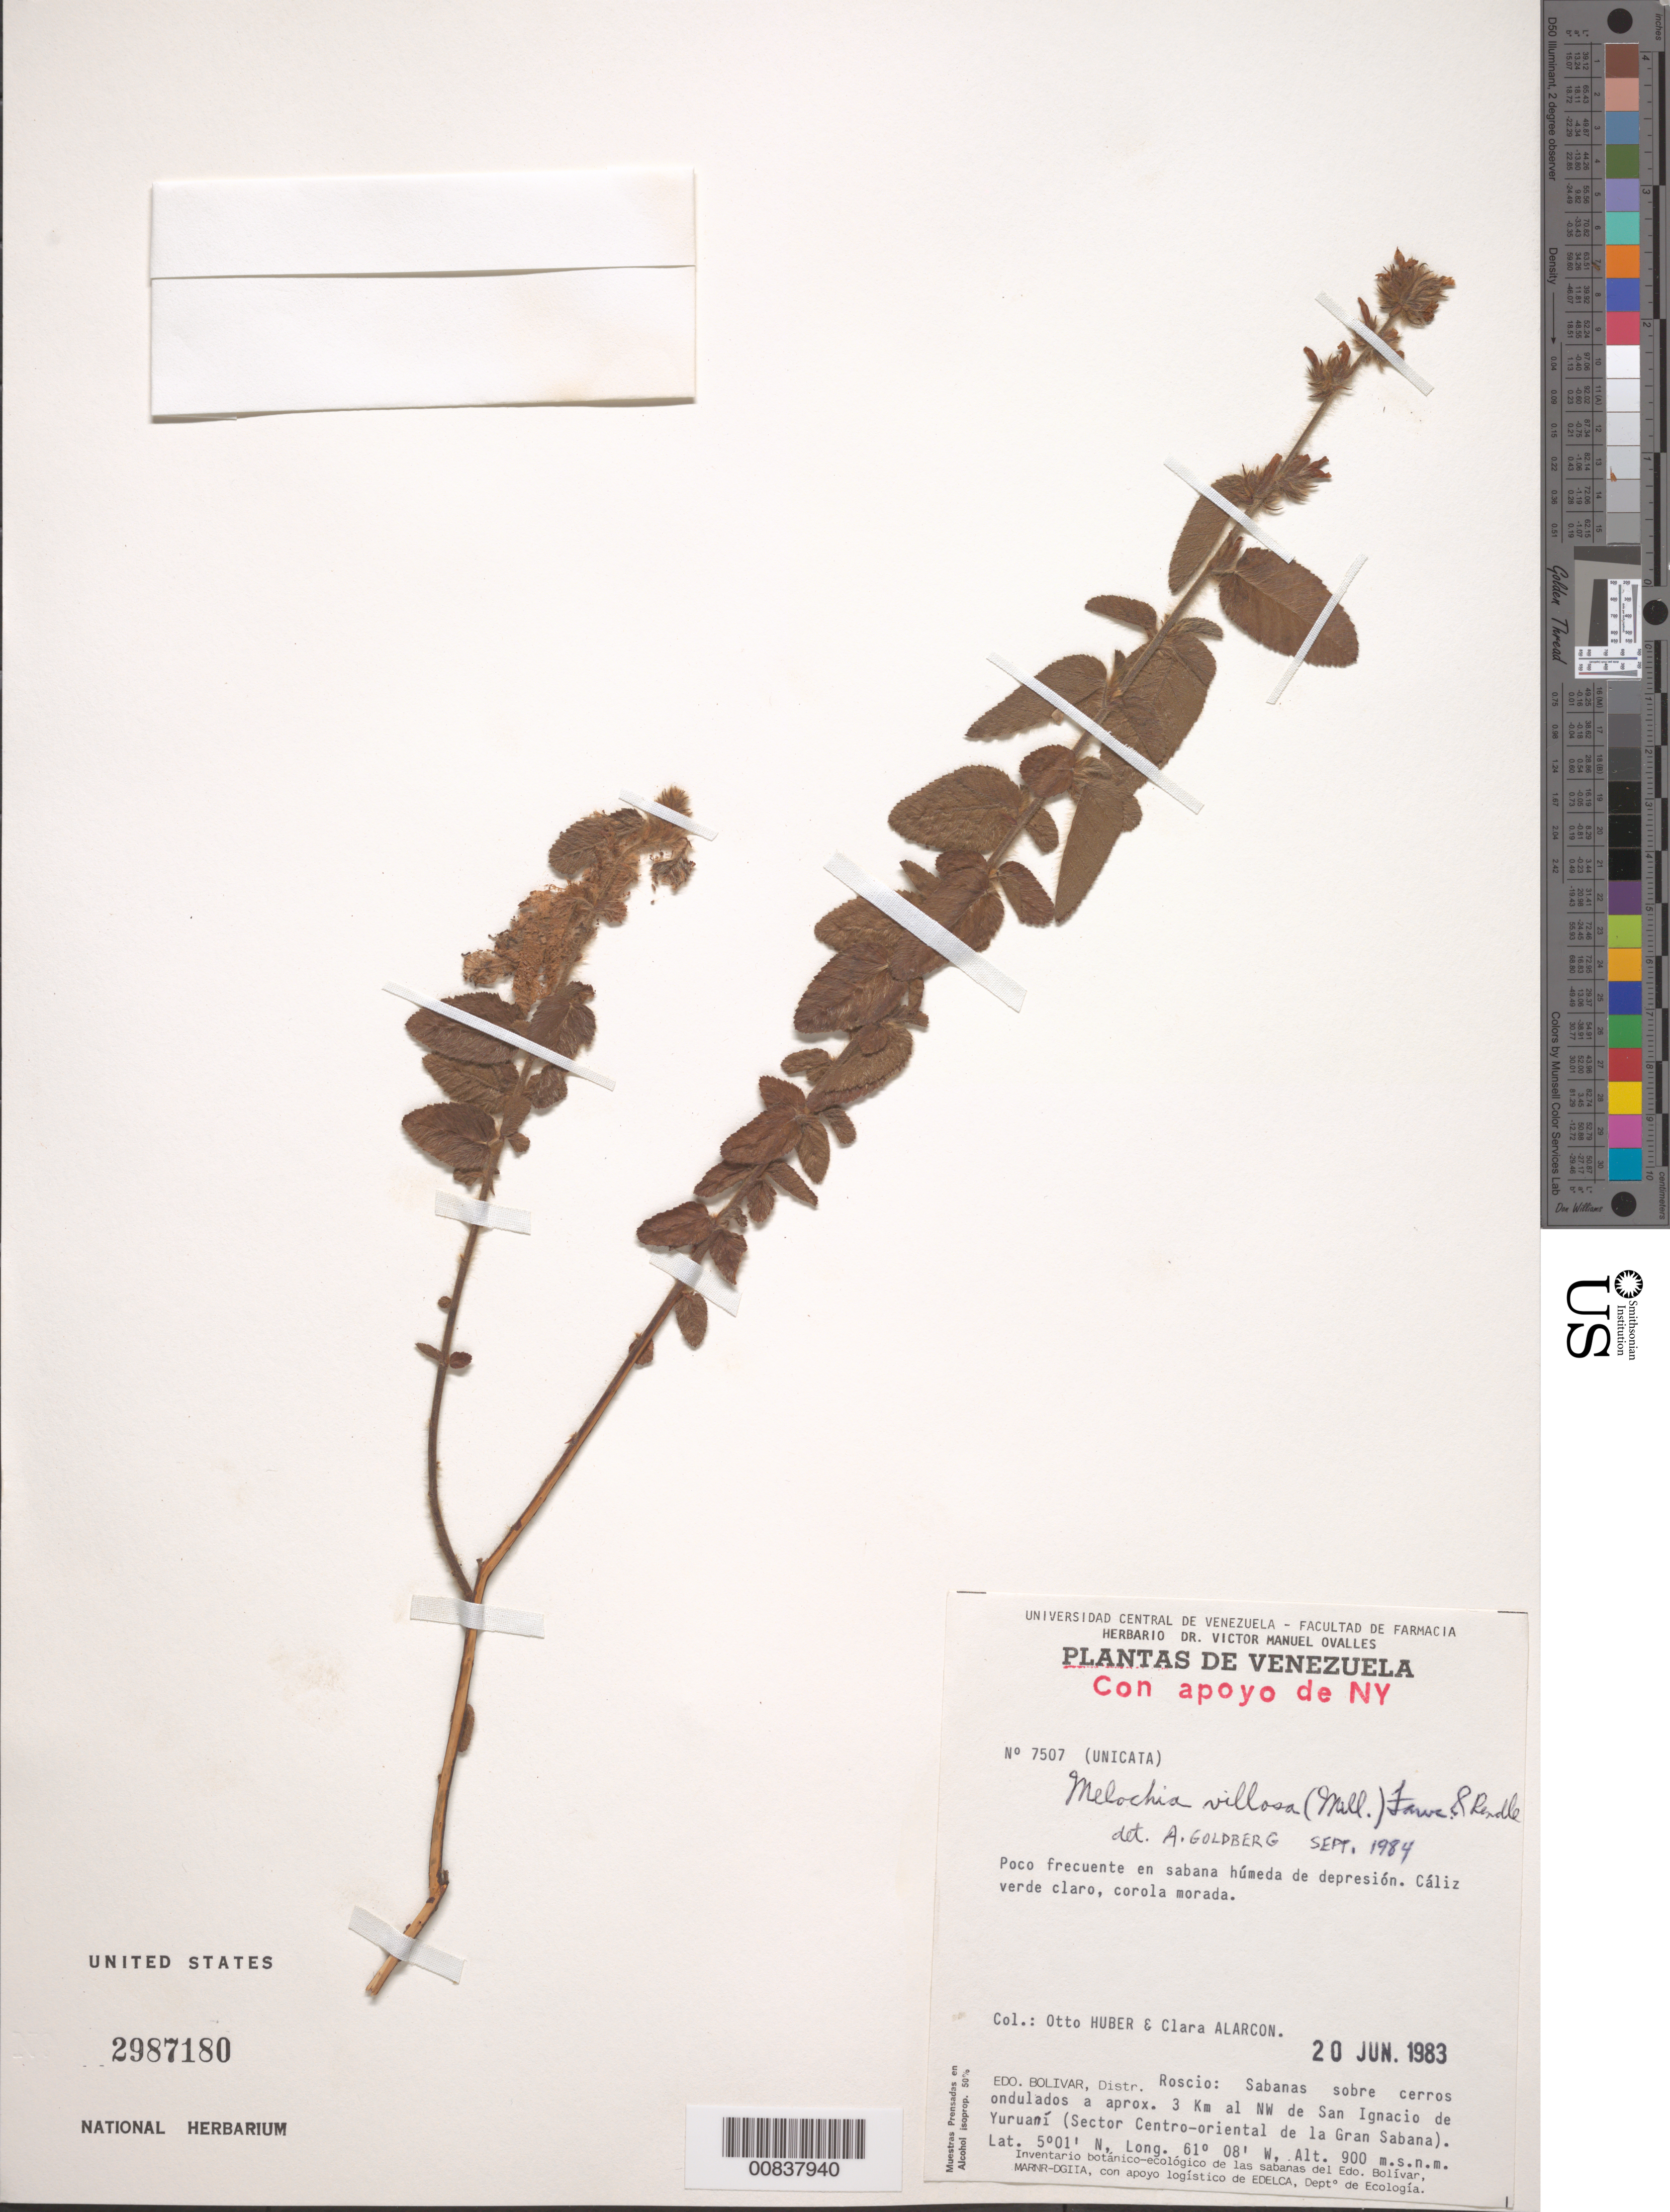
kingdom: Plantae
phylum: Tracheophyta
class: Magnoliopsida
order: Malvales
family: Malvaceae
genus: Melochia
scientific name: Melochia spicata var. spicata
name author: (L.) Fryxell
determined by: Dorr, L. J., (BOT), Smithsonian Institution - National Museum of Natural History (UNITED STATES)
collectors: O. Huber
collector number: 7507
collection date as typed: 20-Jun-83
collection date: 1983-06-20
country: Venezuela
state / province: Bolívar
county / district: Roscio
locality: San Ignacio de Yuruaní, aprox. 3 km al SW (Sector Centro-oriental de la Gran Sabana)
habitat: Sabanas sobre ceroos ondulados; en sabana húmeda de depresion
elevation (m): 900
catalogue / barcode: US 2987180